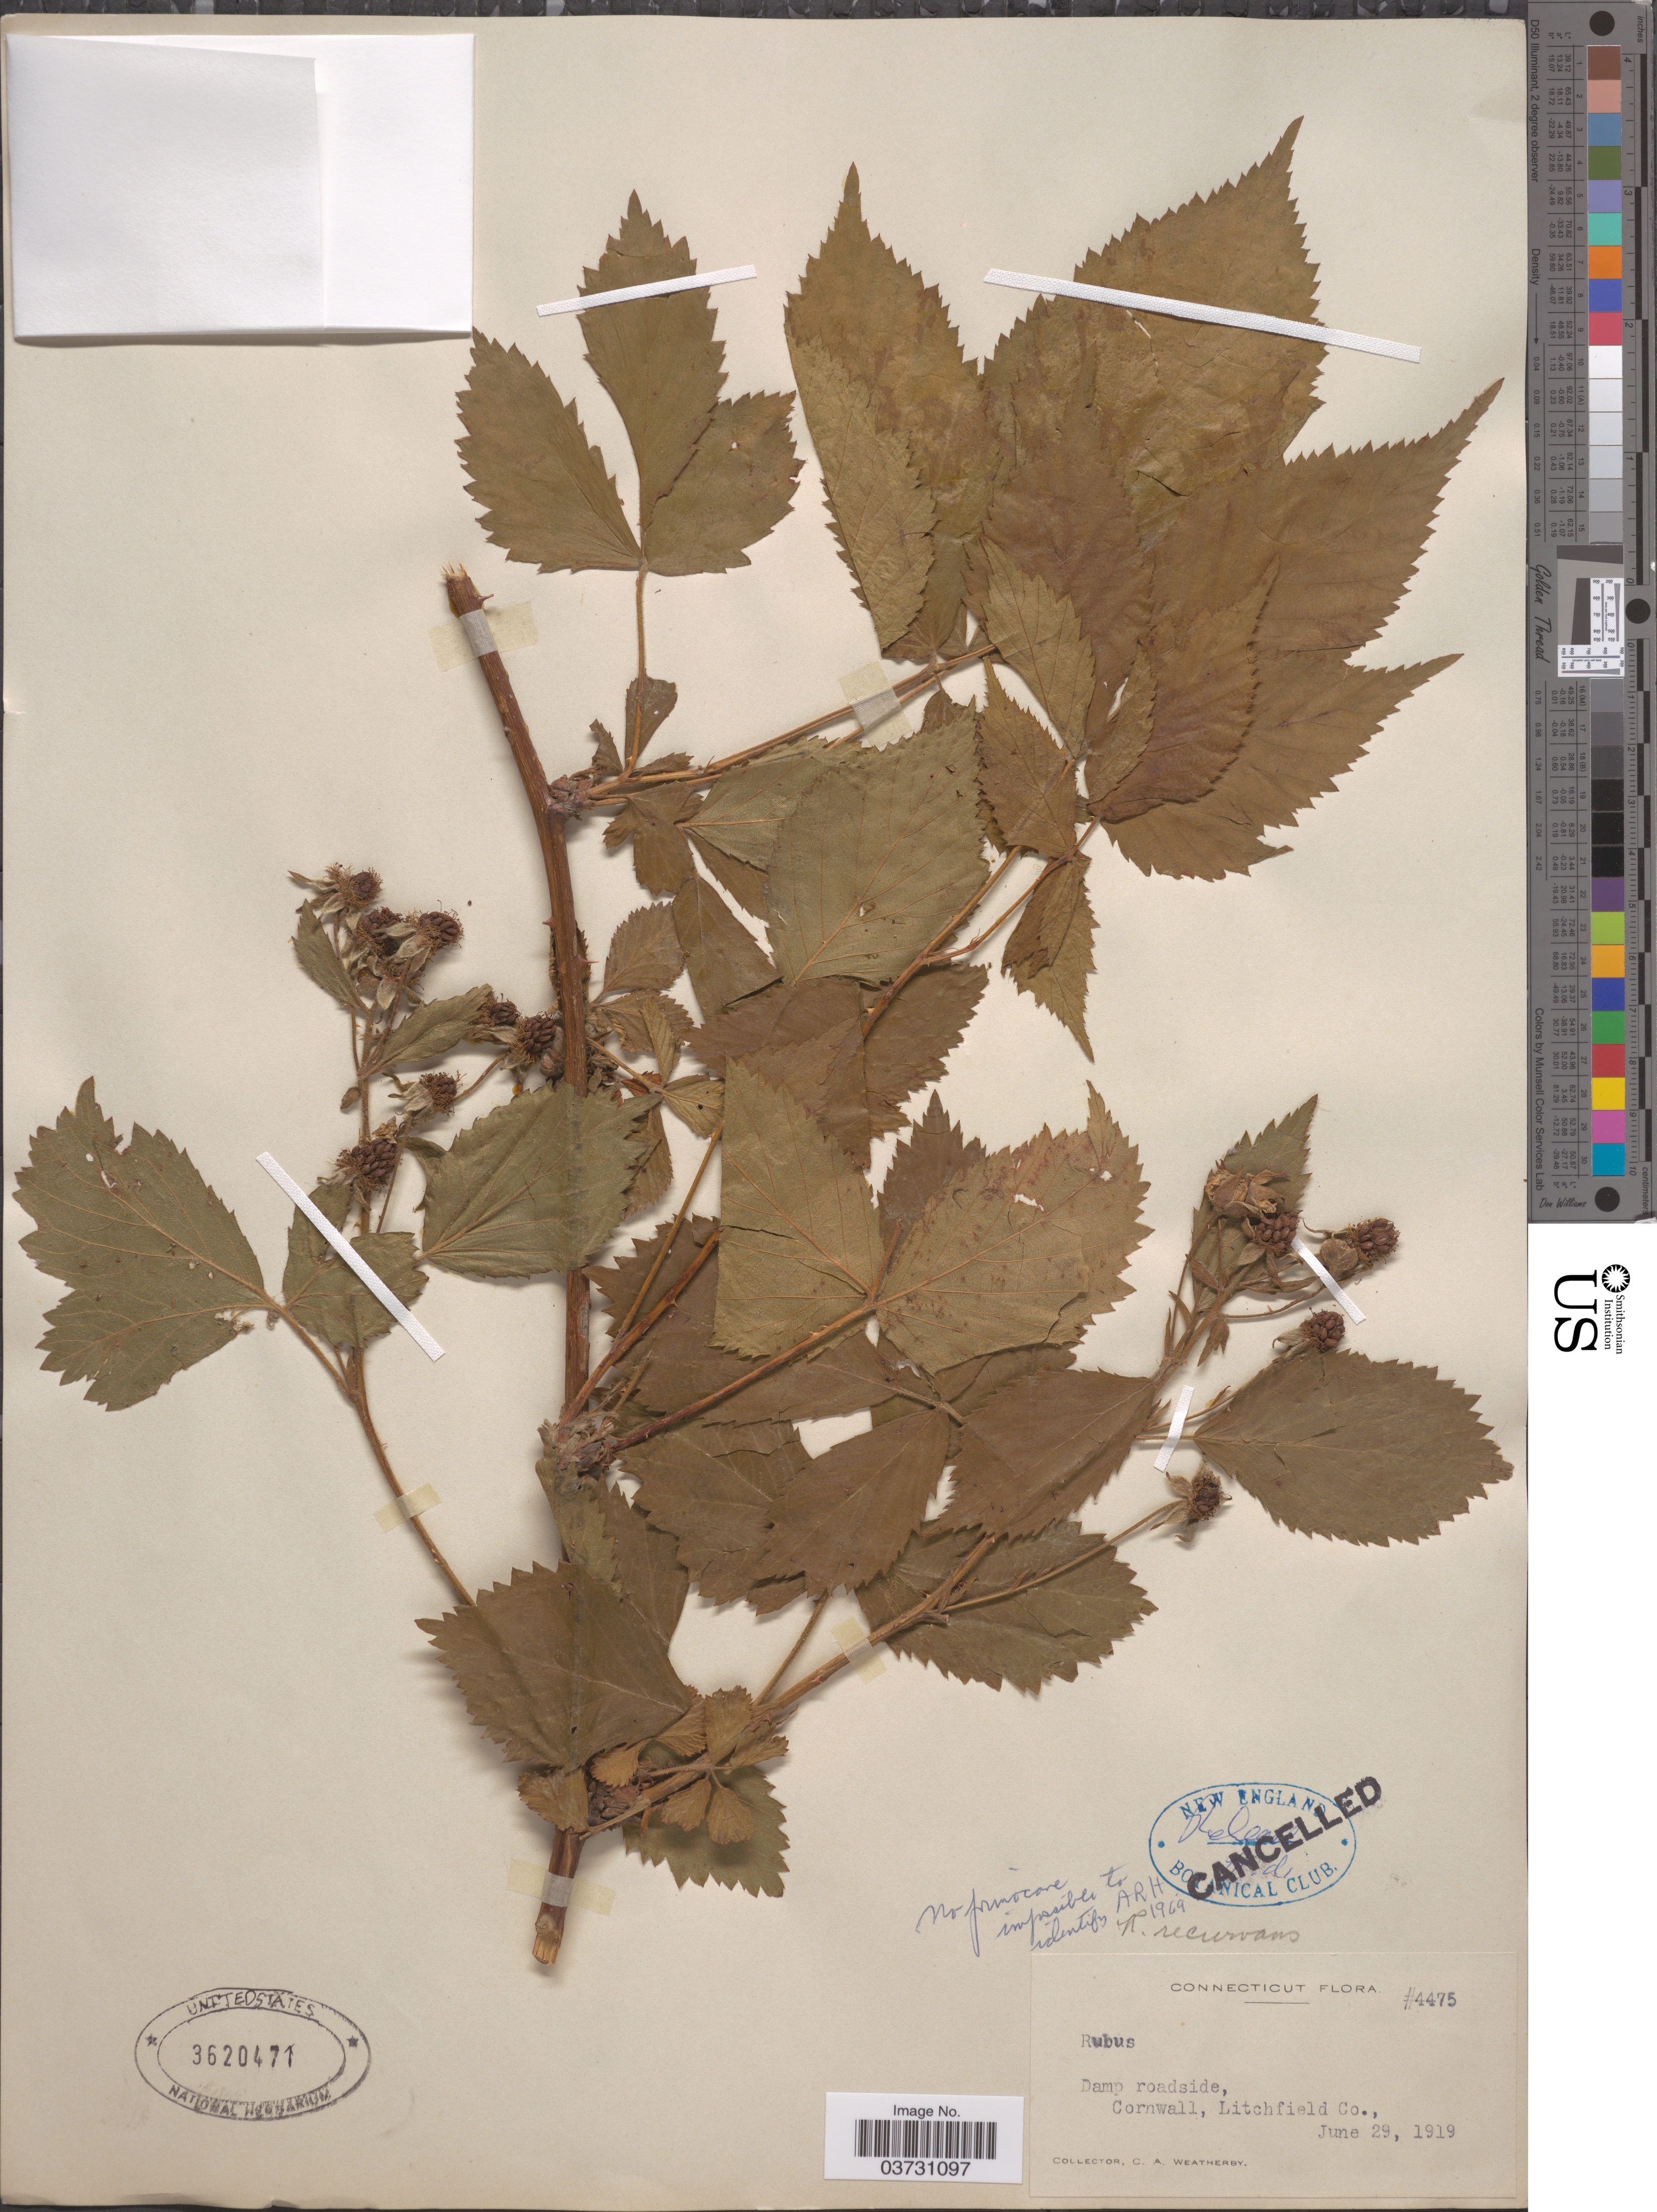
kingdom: Plantae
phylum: Tracheophyta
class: Magnoliopsida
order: Rosales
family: Rosaceae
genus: Rubus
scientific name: Rubus recurvans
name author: Blanch.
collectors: C. A. Weatherby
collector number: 4475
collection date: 1919-06-29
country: United States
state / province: Connecticut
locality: Damp roadside, Cornwall, Litchfield Co.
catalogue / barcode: US 3620471